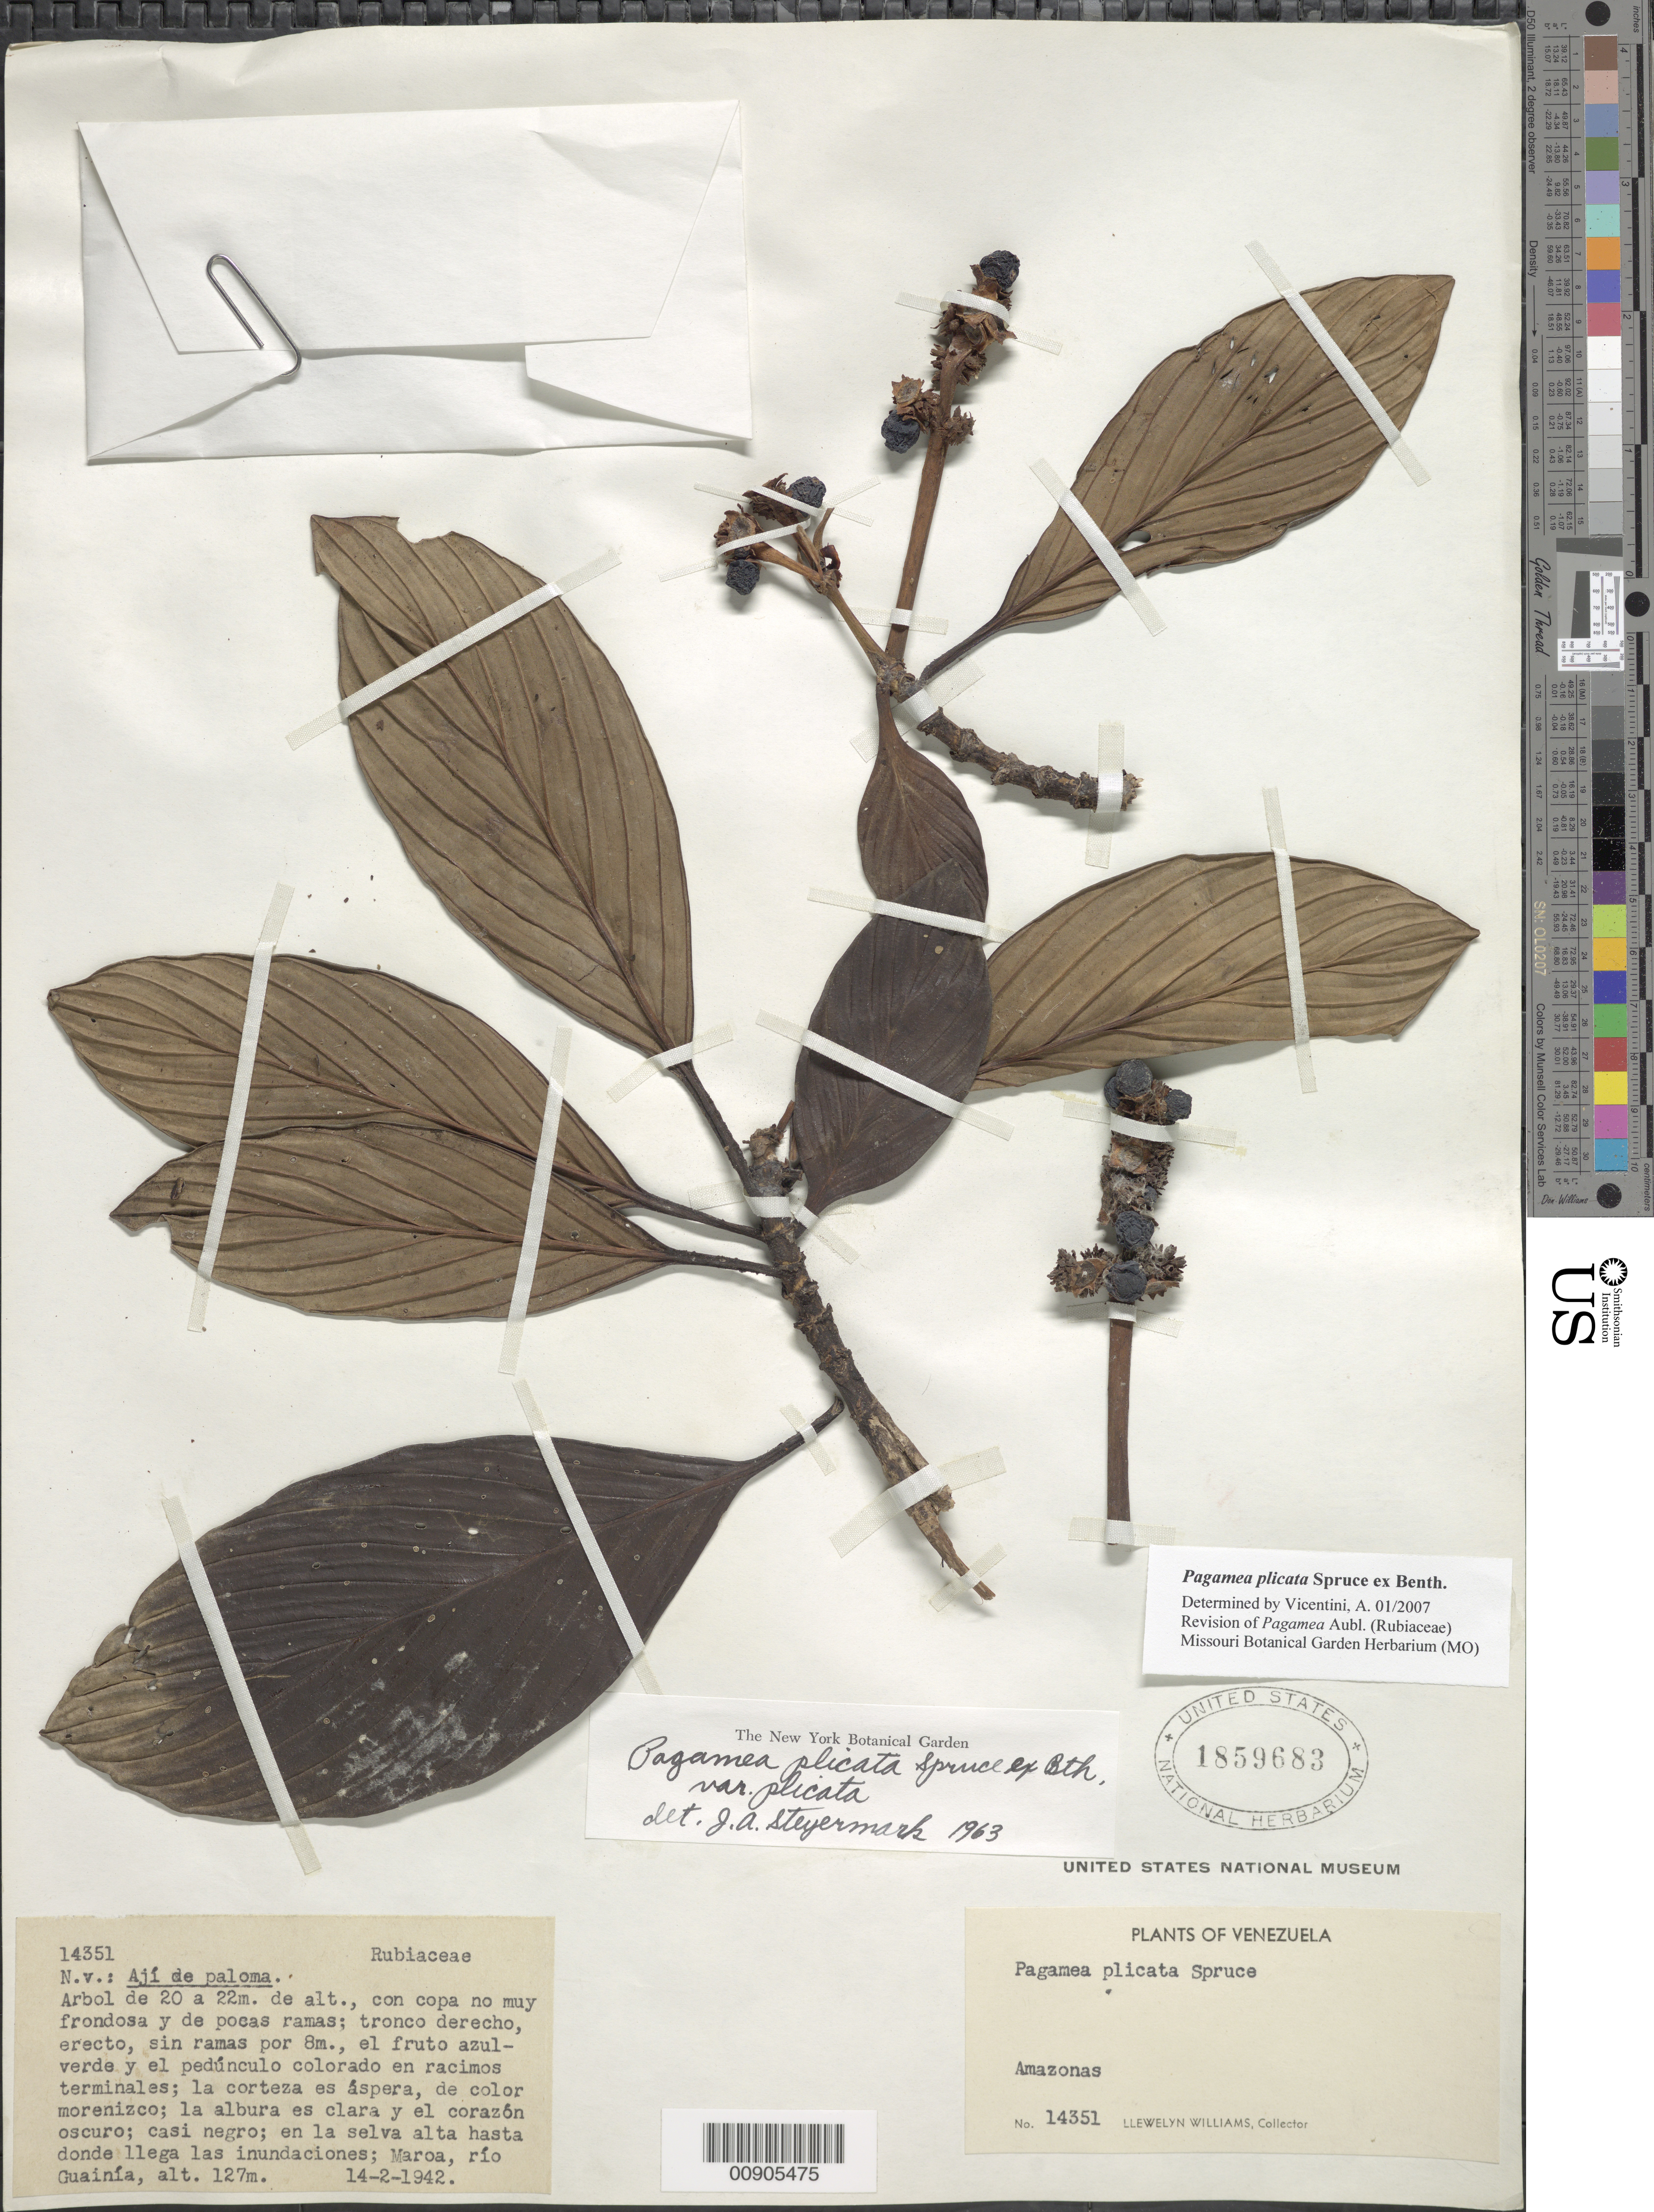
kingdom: Plantae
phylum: Tracheophyta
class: Magnoliopsida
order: Gentianales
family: Rubiaceae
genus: Pagamea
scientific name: Pagamea plicata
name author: Spruce ex Benth.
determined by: Vicentini, A.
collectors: Ll. Williams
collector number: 14351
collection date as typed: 14-Feb-42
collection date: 1942-02-14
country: Venezuela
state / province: Amazonas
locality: Maroa, Río Guainía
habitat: Selva alta hasta donde llega las inundaciones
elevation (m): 127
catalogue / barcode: US 1859683